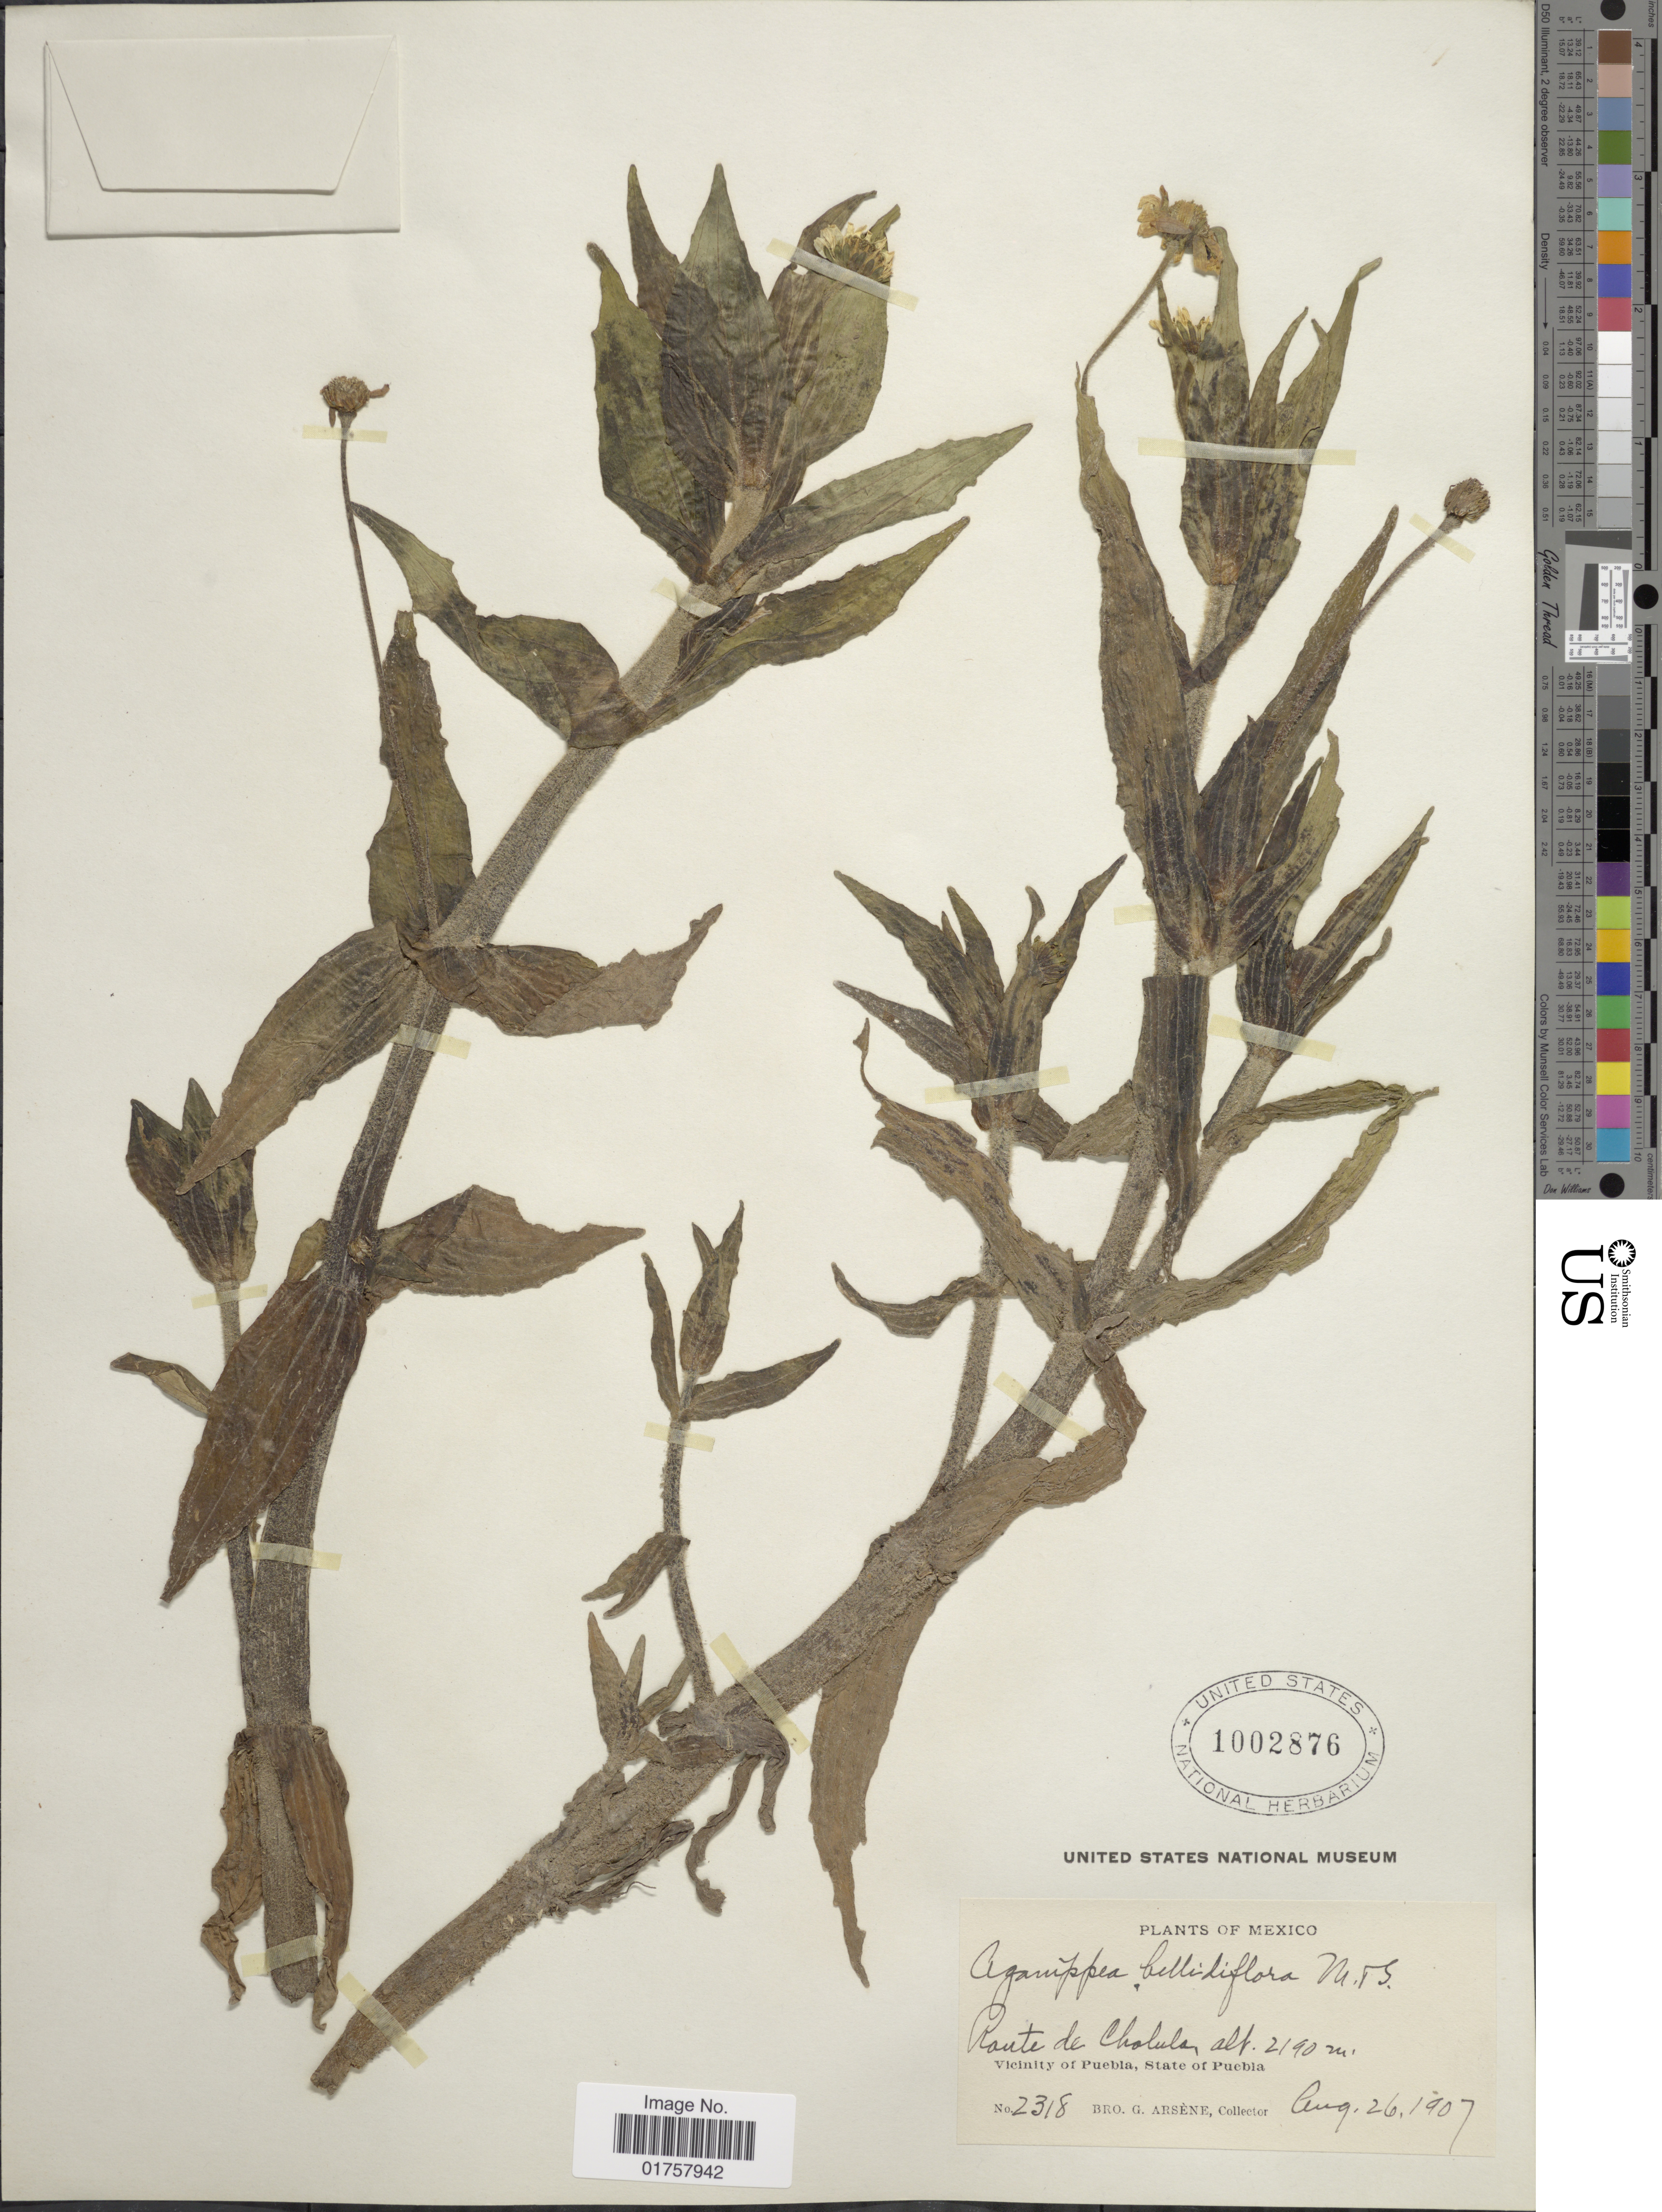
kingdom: Plantae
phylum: Tracheophyta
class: Magnoliopsida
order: Asterales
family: Asteraceae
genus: Jaegeria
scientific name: Jaegeria bellidiflora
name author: (Moc. & Sessé ex DC.) A.M. Torres & Beaman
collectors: Bro. G. Arsène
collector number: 2318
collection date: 1907-08-26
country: Mexico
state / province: Puebla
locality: Route de Cholula, Vicinity of Puebla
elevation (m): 2190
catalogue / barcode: US 1002876